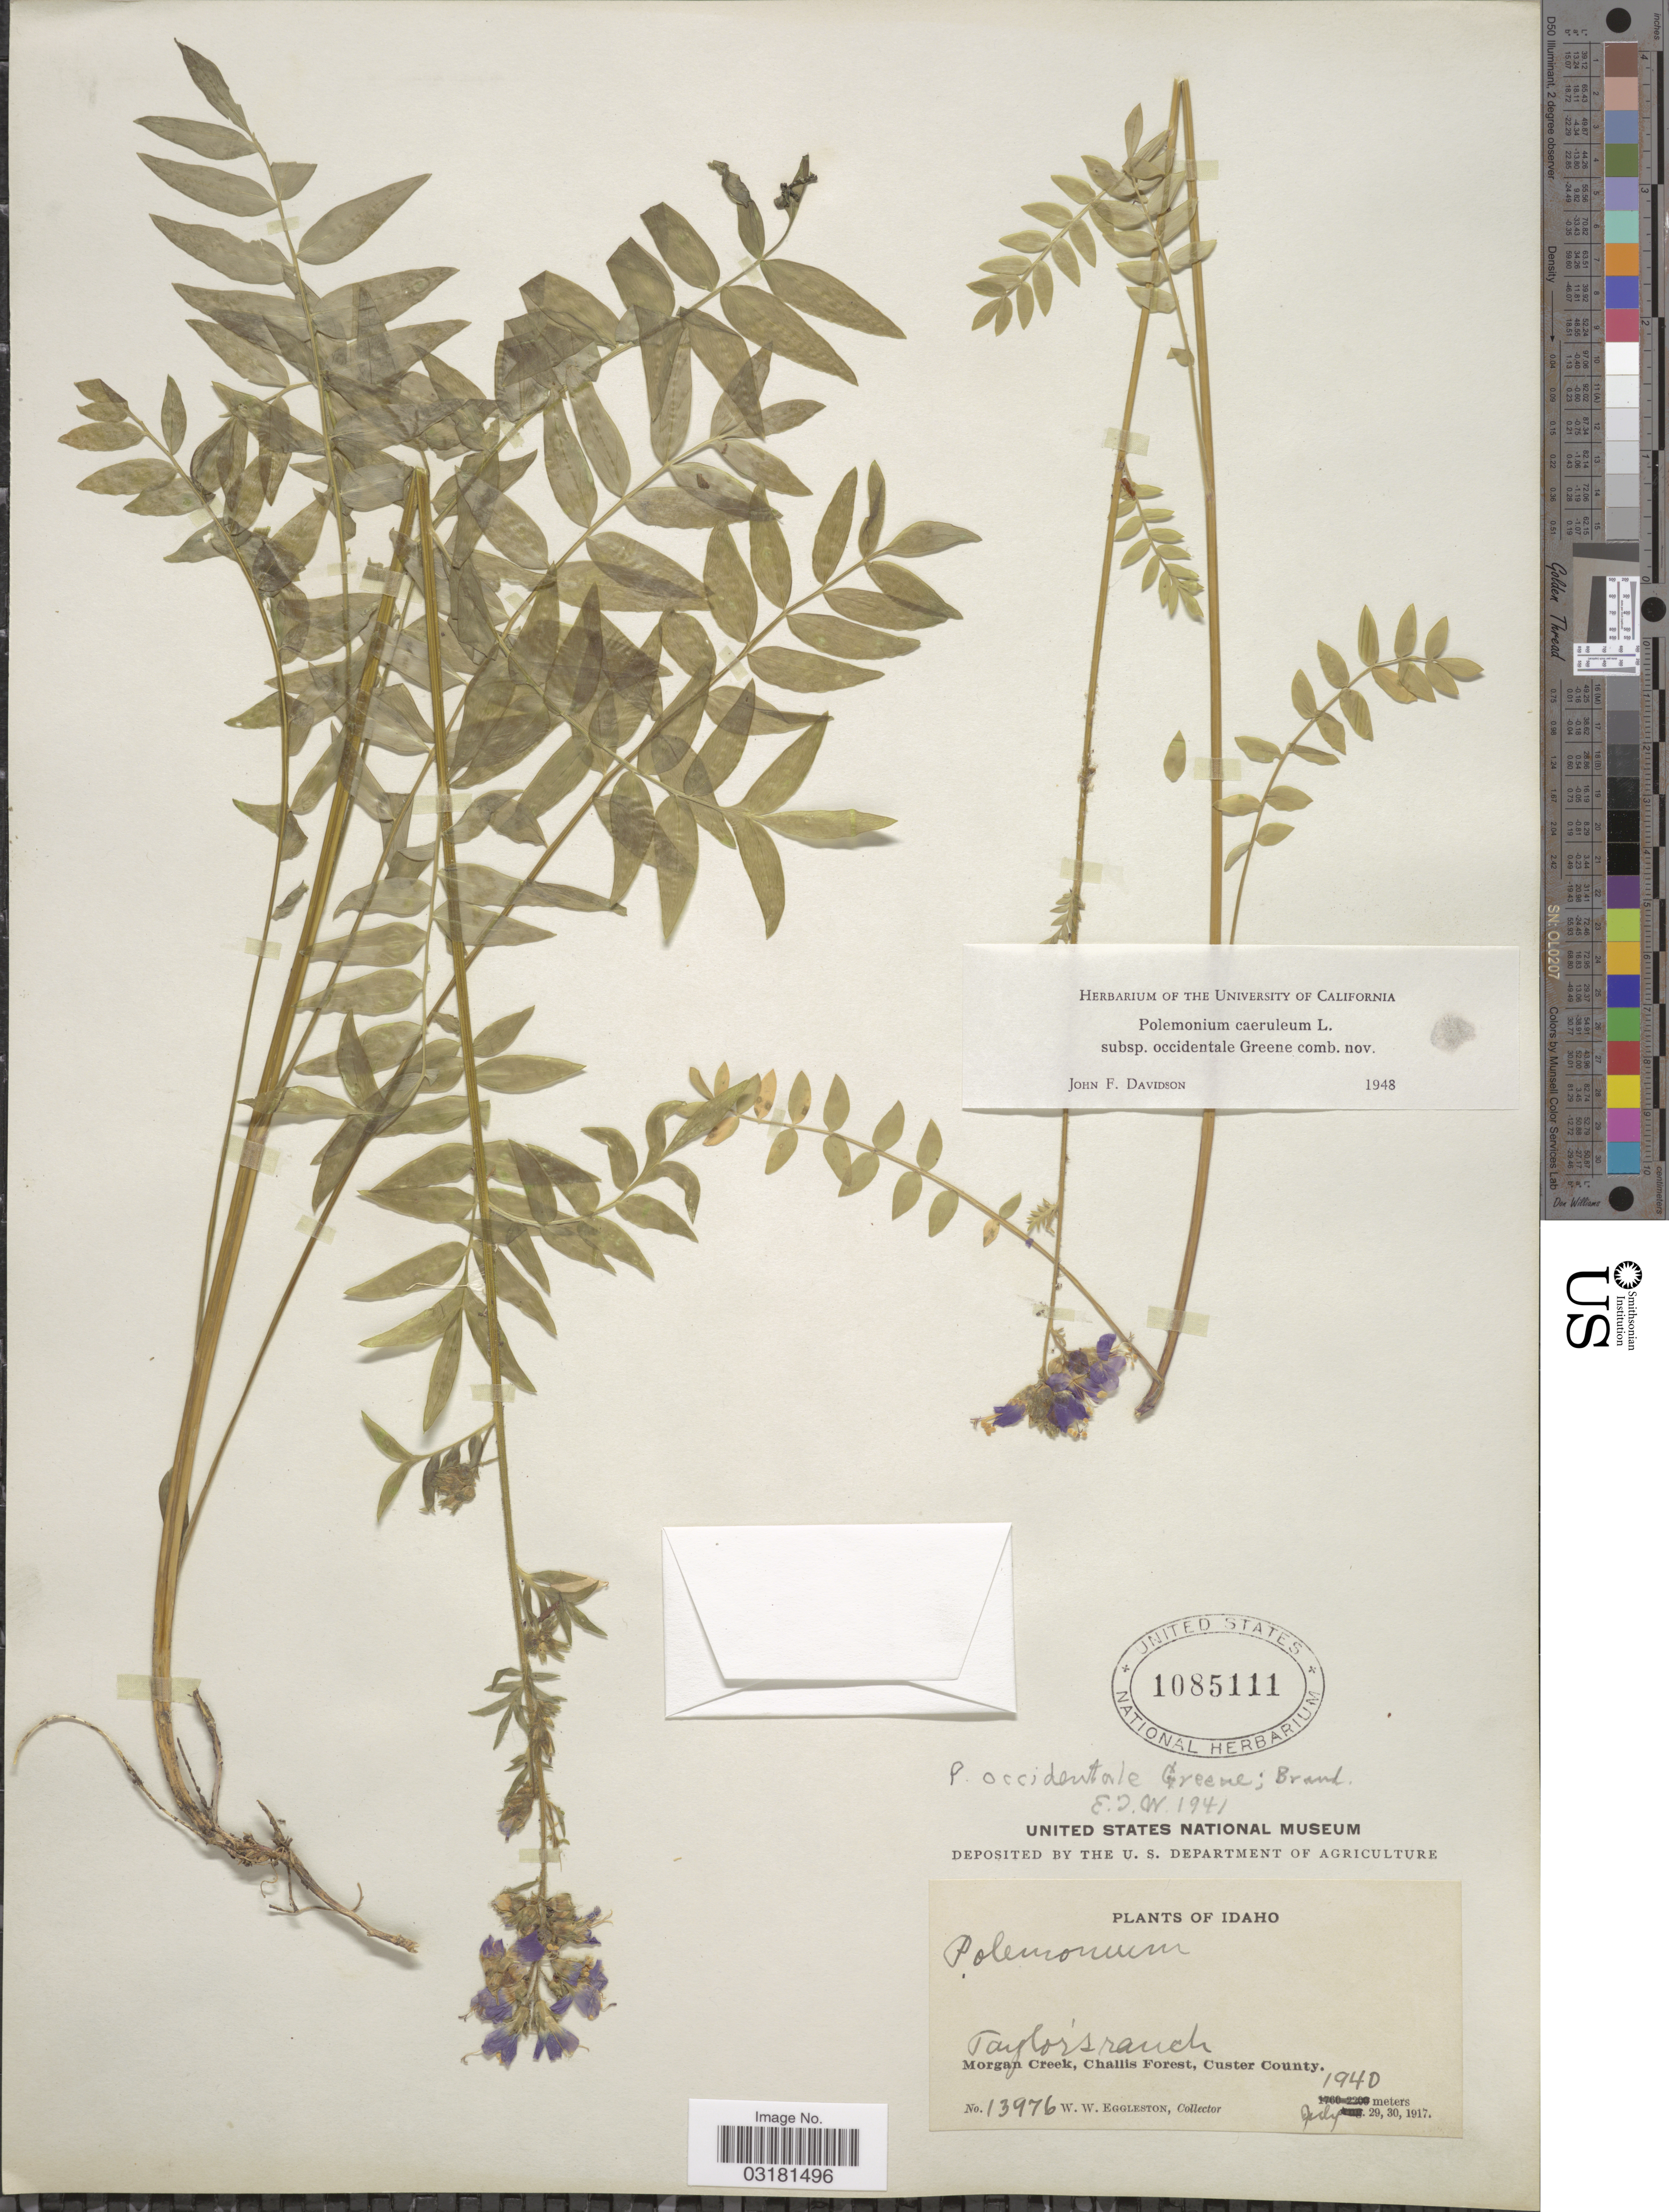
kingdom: Plantae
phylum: Tracheophyta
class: Magnoliopsida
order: Ericales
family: Polemoniaceae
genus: Polemonium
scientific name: Polemonium occidentale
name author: Greene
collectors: W. W. Eggleston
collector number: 13976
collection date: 1917-07-29/1917-07-30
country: United States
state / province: Idaho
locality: Taylor's ranch, Morgan Creek, Challis Forest, Custer County.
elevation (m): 1940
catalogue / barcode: US 1085111